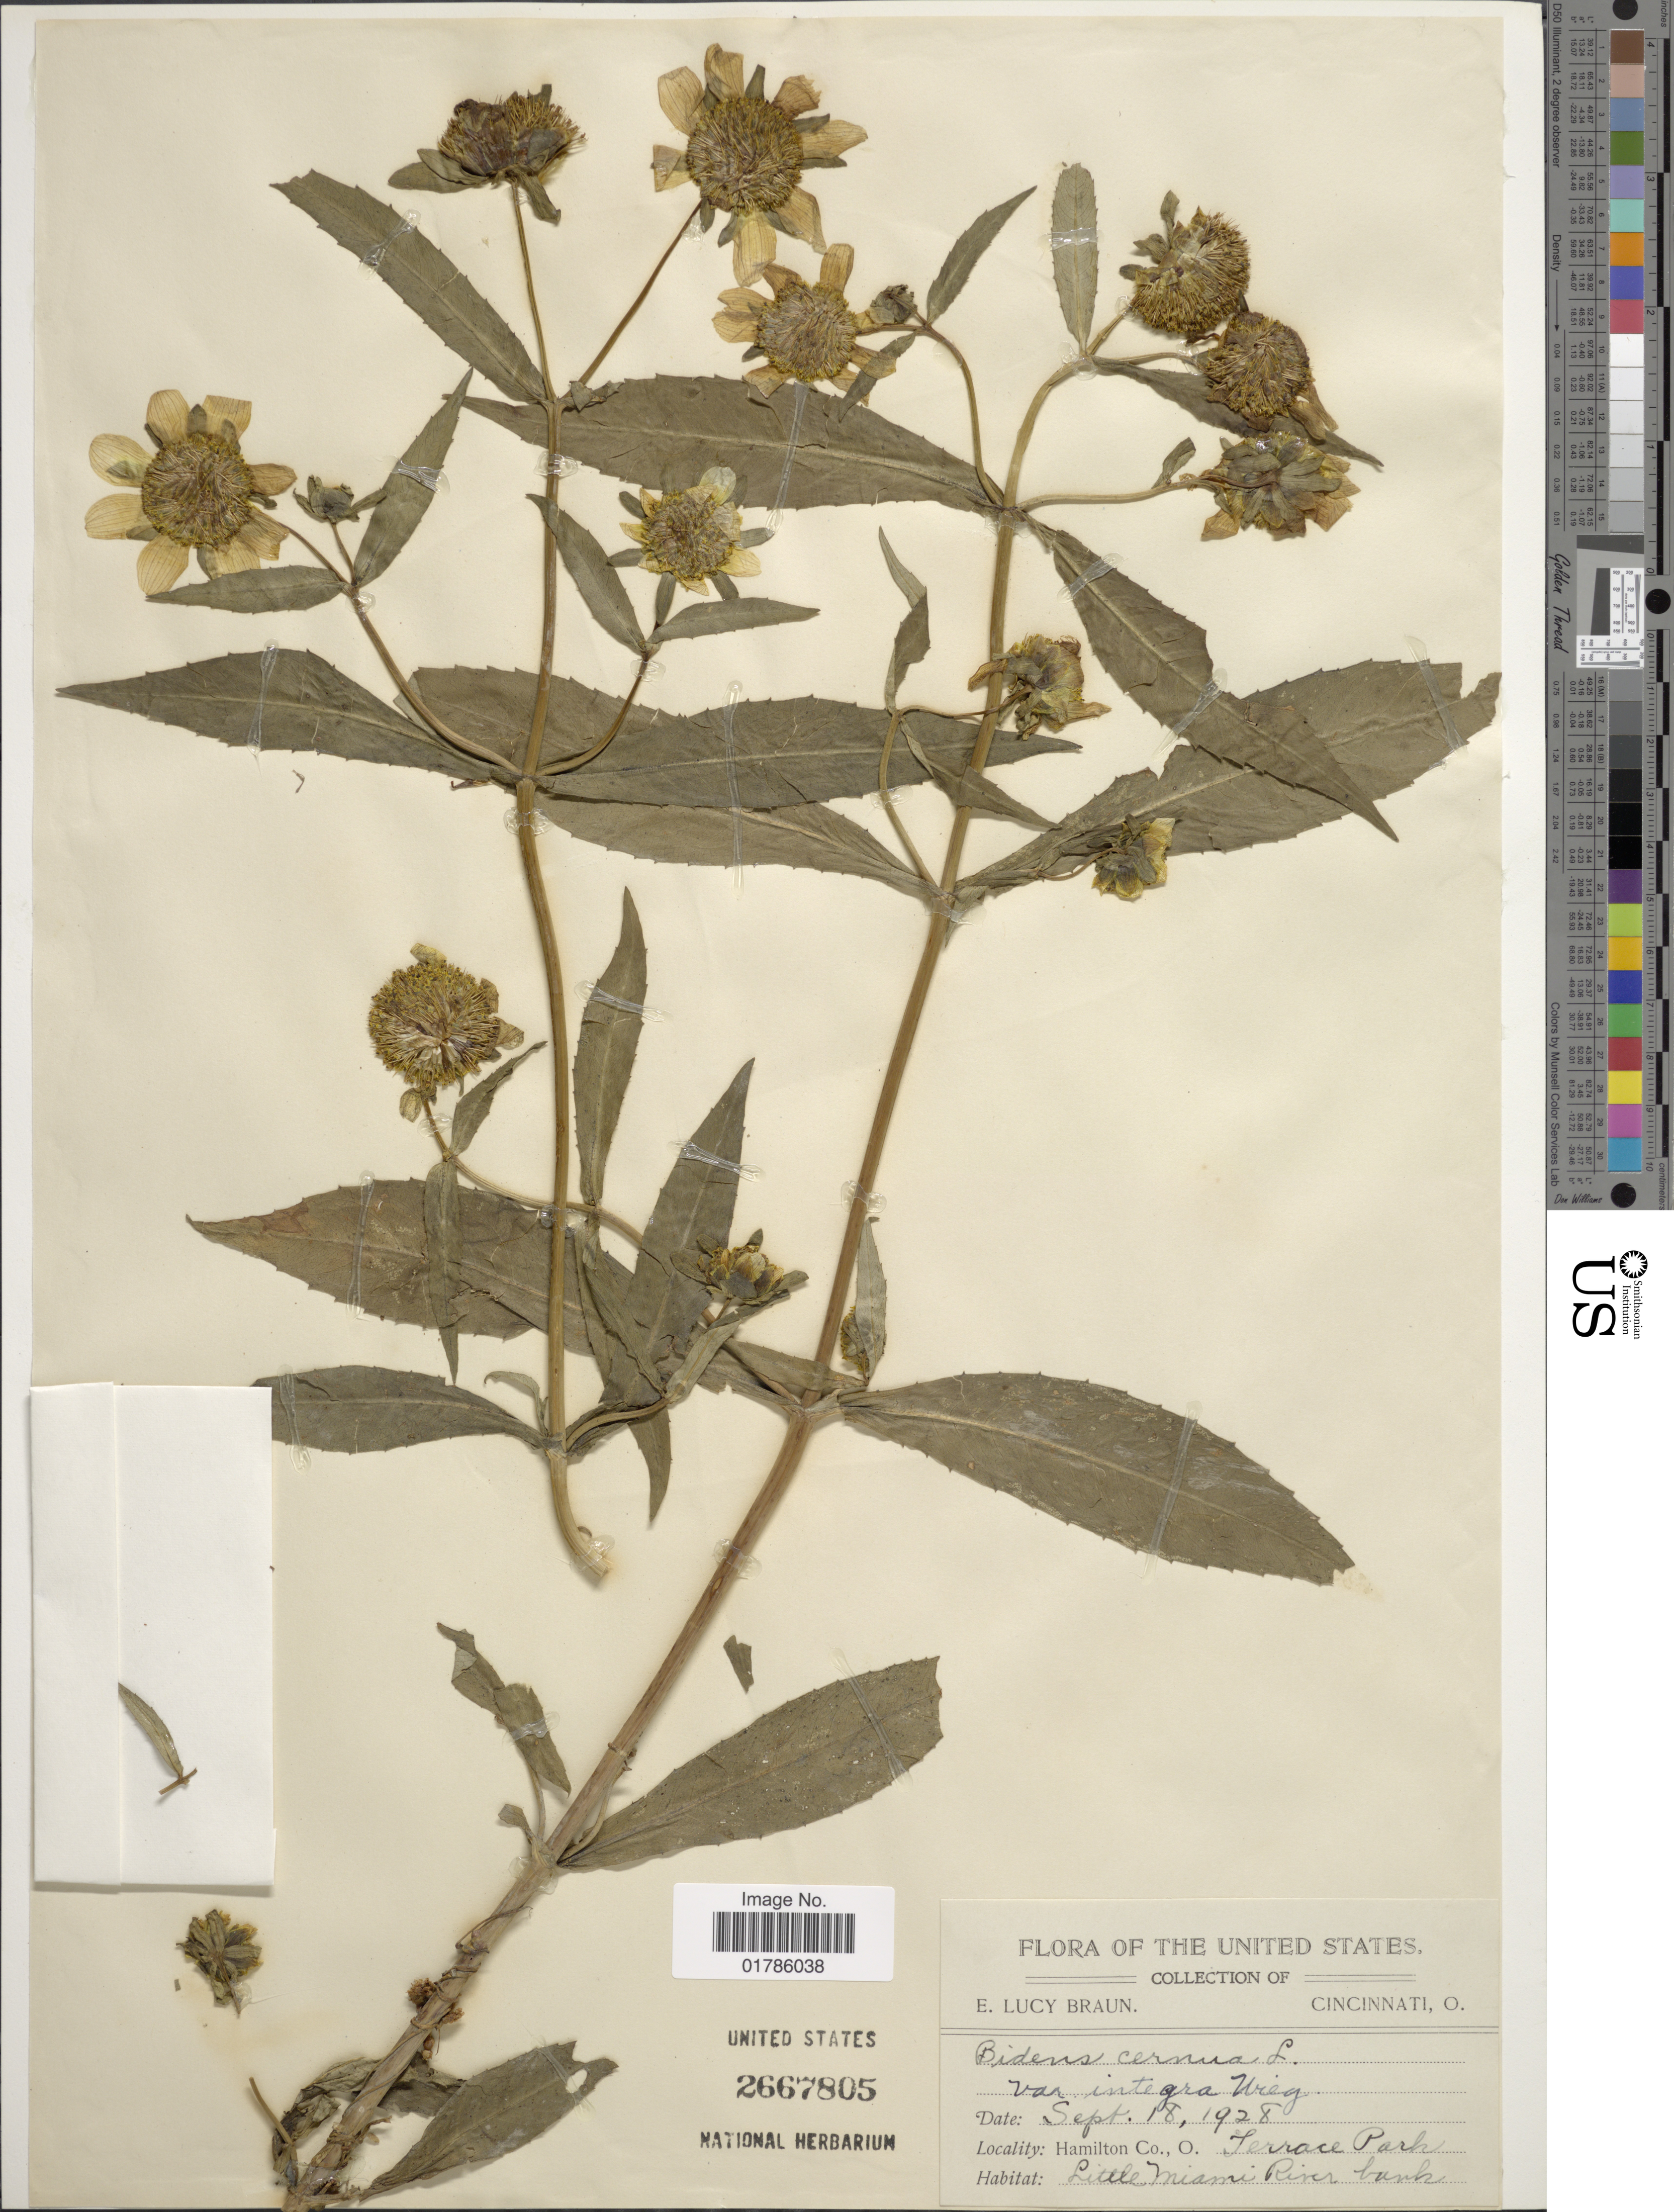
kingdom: Plantae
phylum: Tracheophyta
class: Magnoliopsida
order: Asterales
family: Asteraceae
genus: Bidens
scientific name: Bidens cernua var. integra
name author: Wiegand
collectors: E. L. Braun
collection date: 1928-09-18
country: United States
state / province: Ohio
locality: Hamilton Co., Terrace Park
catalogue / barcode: US 2667805